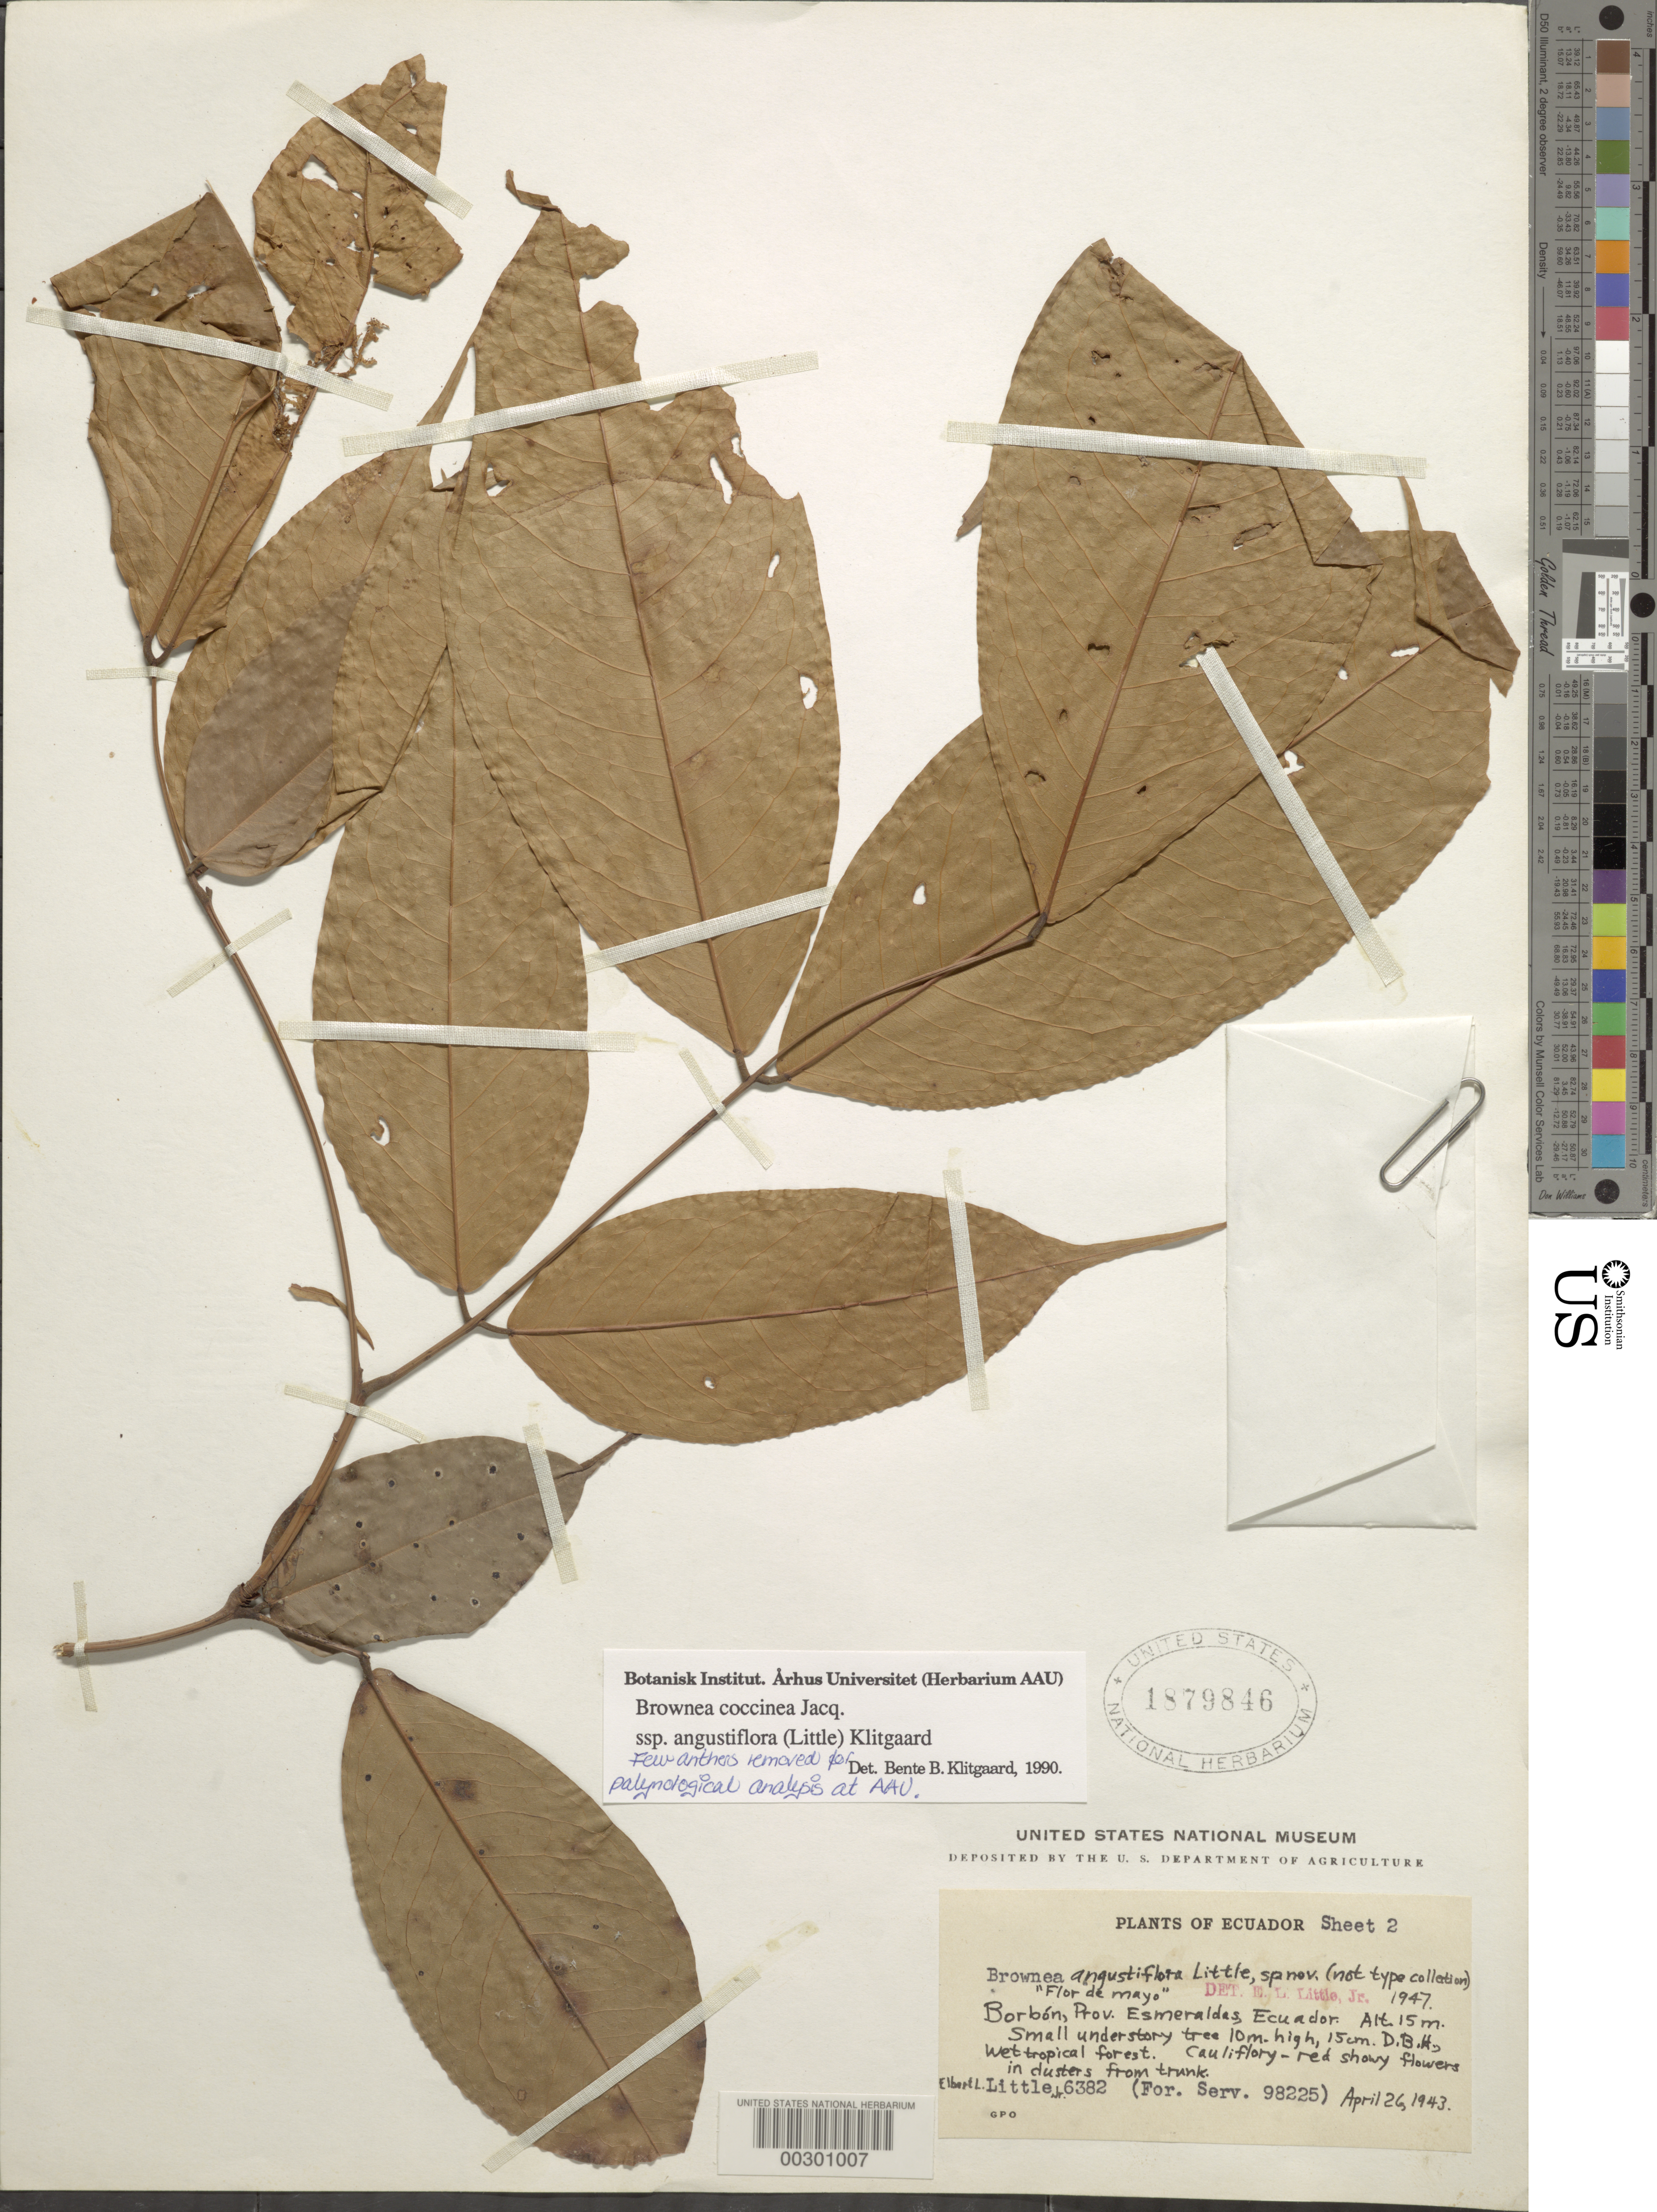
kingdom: Plantae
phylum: Tracheophyta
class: Magnoliopsida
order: Fabales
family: Fabaceae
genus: Brownea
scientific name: Brownea coccinea subsp. angustiflora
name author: (Little) Klitg.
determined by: Klitgaard, B. B.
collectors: E. L. Little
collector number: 6382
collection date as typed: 26 Apr 1943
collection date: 1943-04-26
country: Ecuador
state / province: Esmeraldas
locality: Borbon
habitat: Wet tropical forest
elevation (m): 15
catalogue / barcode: US 1879846